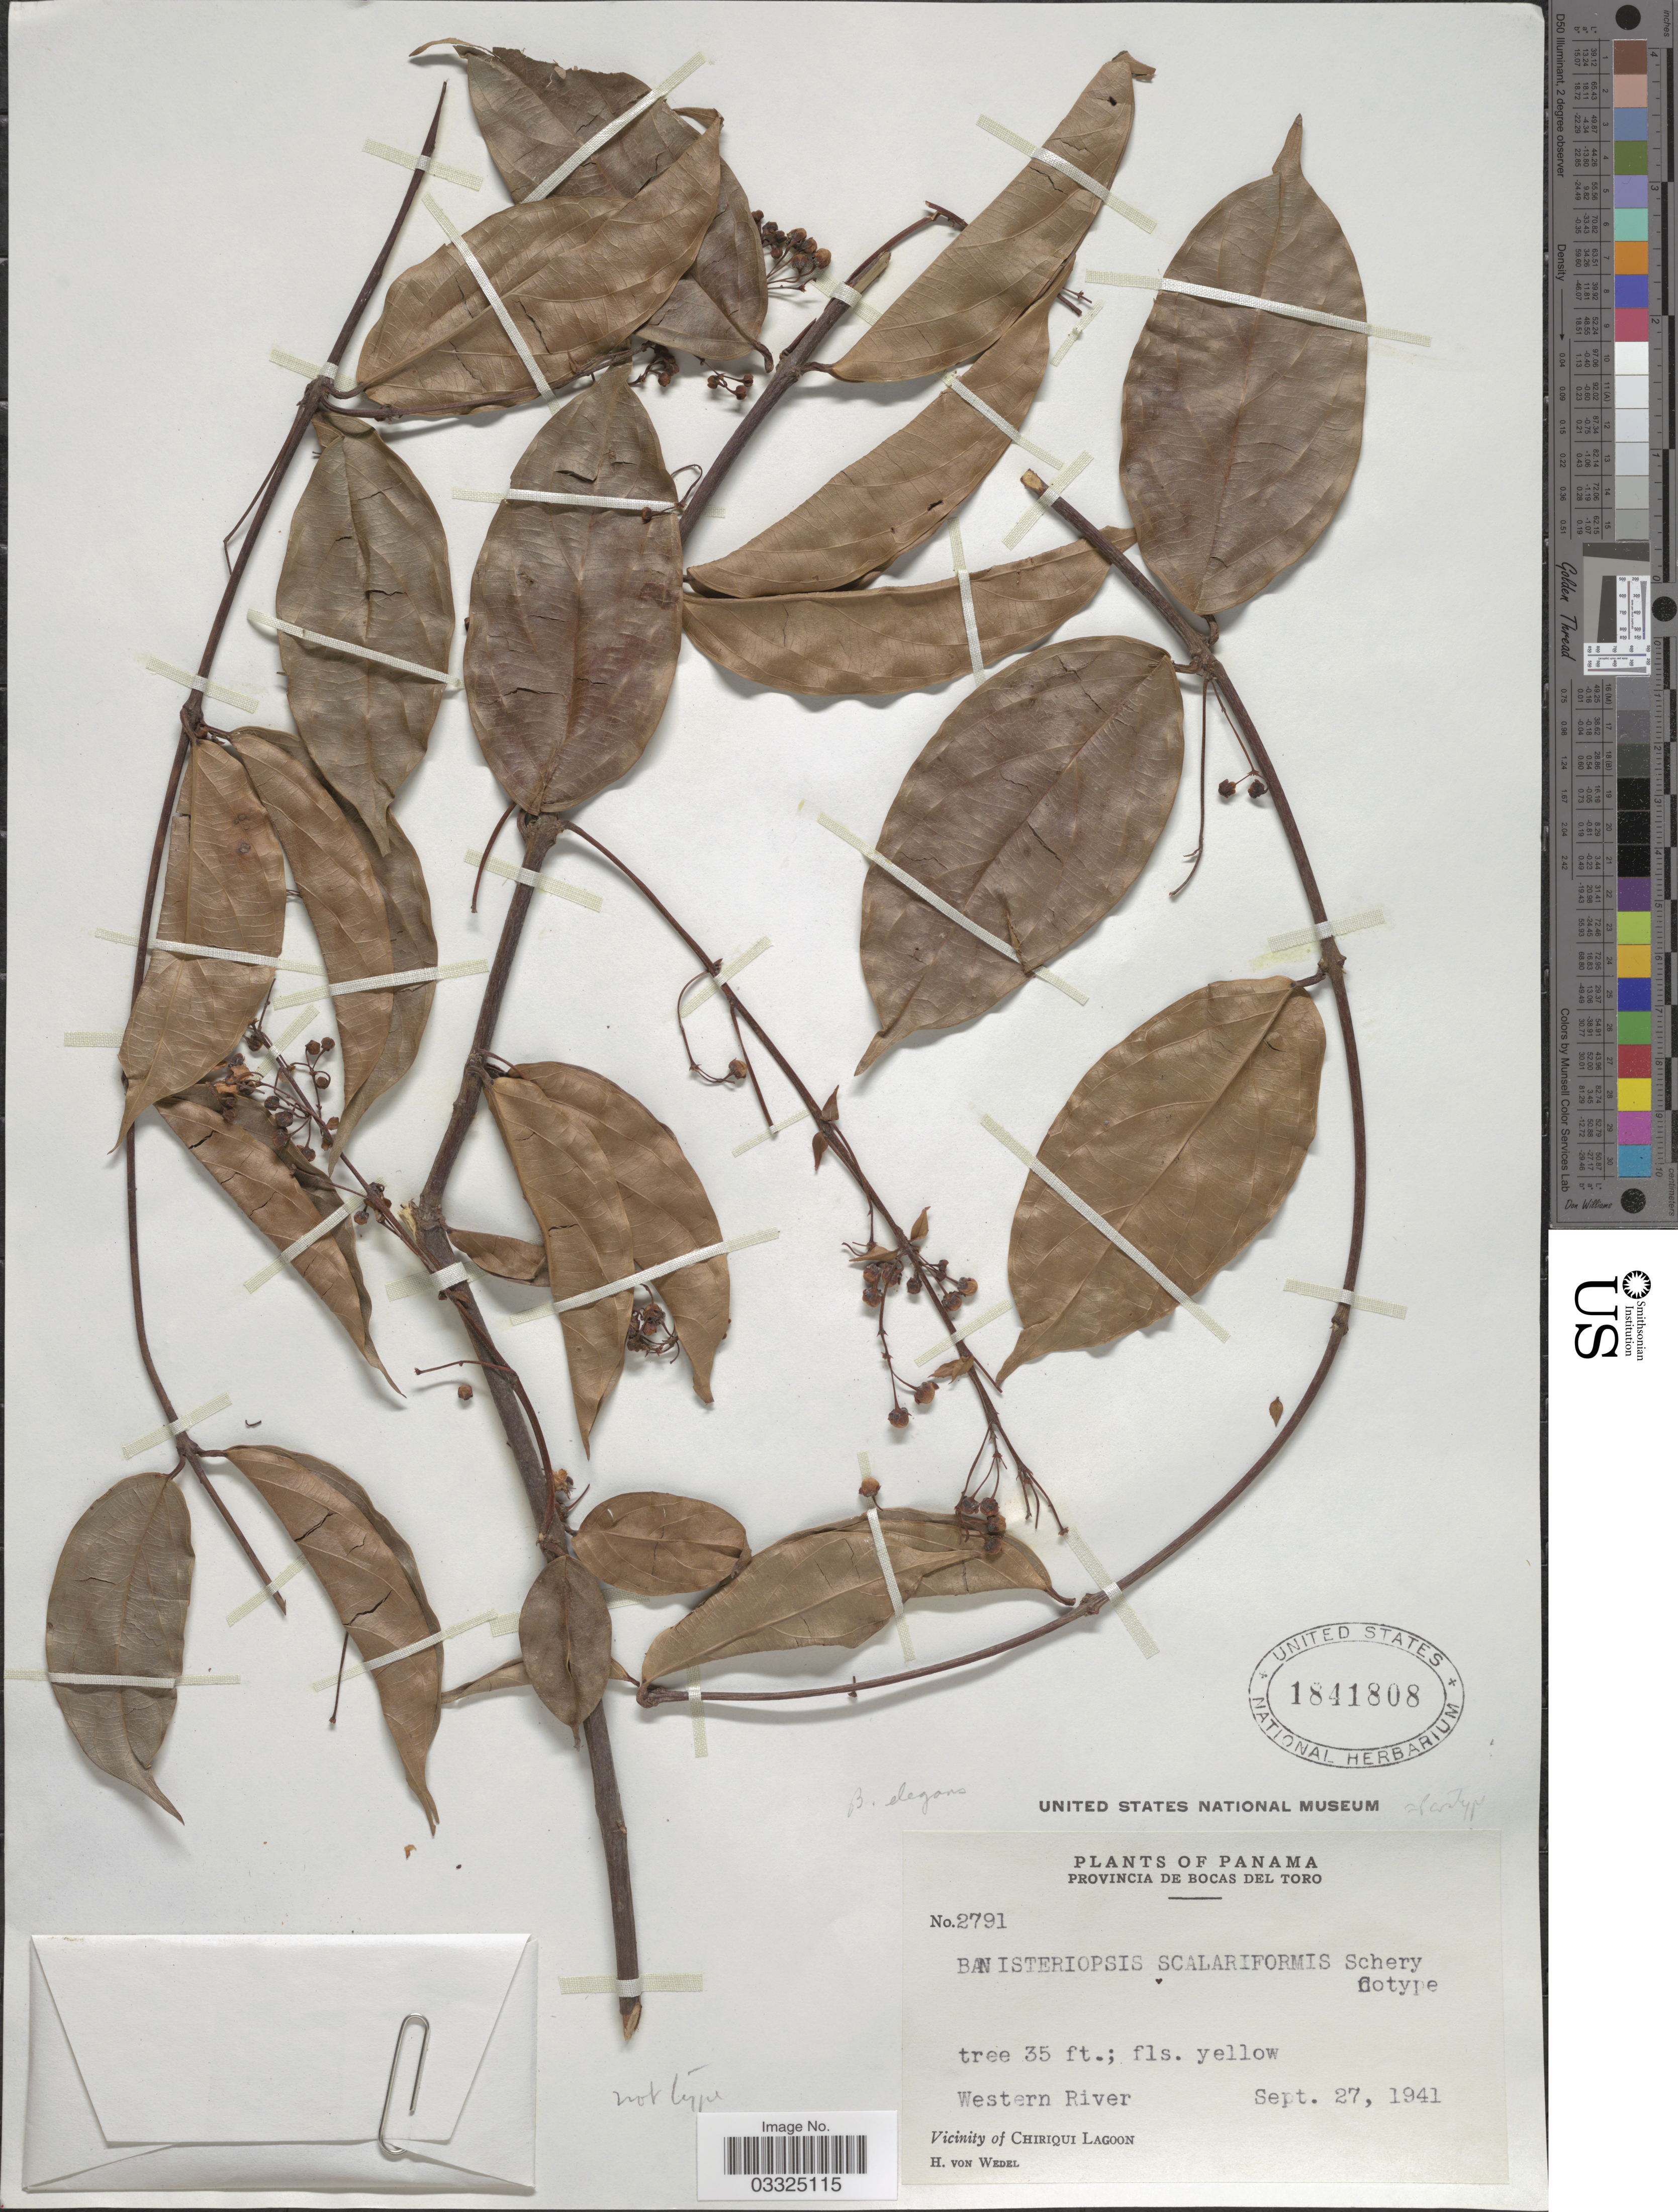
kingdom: Plantae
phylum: Tracheophyta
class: Magnoliopsida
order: Malpighiales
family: Malpighiaceae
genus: Banisteriopsis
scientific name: Banisteriopsis elegans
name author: (Triana & Planch.) Sandwith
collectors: H. von Wedel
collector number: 2791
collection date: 1941-09-27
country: Panama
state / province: Bocas del Toro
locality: Western River, Vicinity of Chiriqui Lagoon.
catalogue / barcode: US 1841808